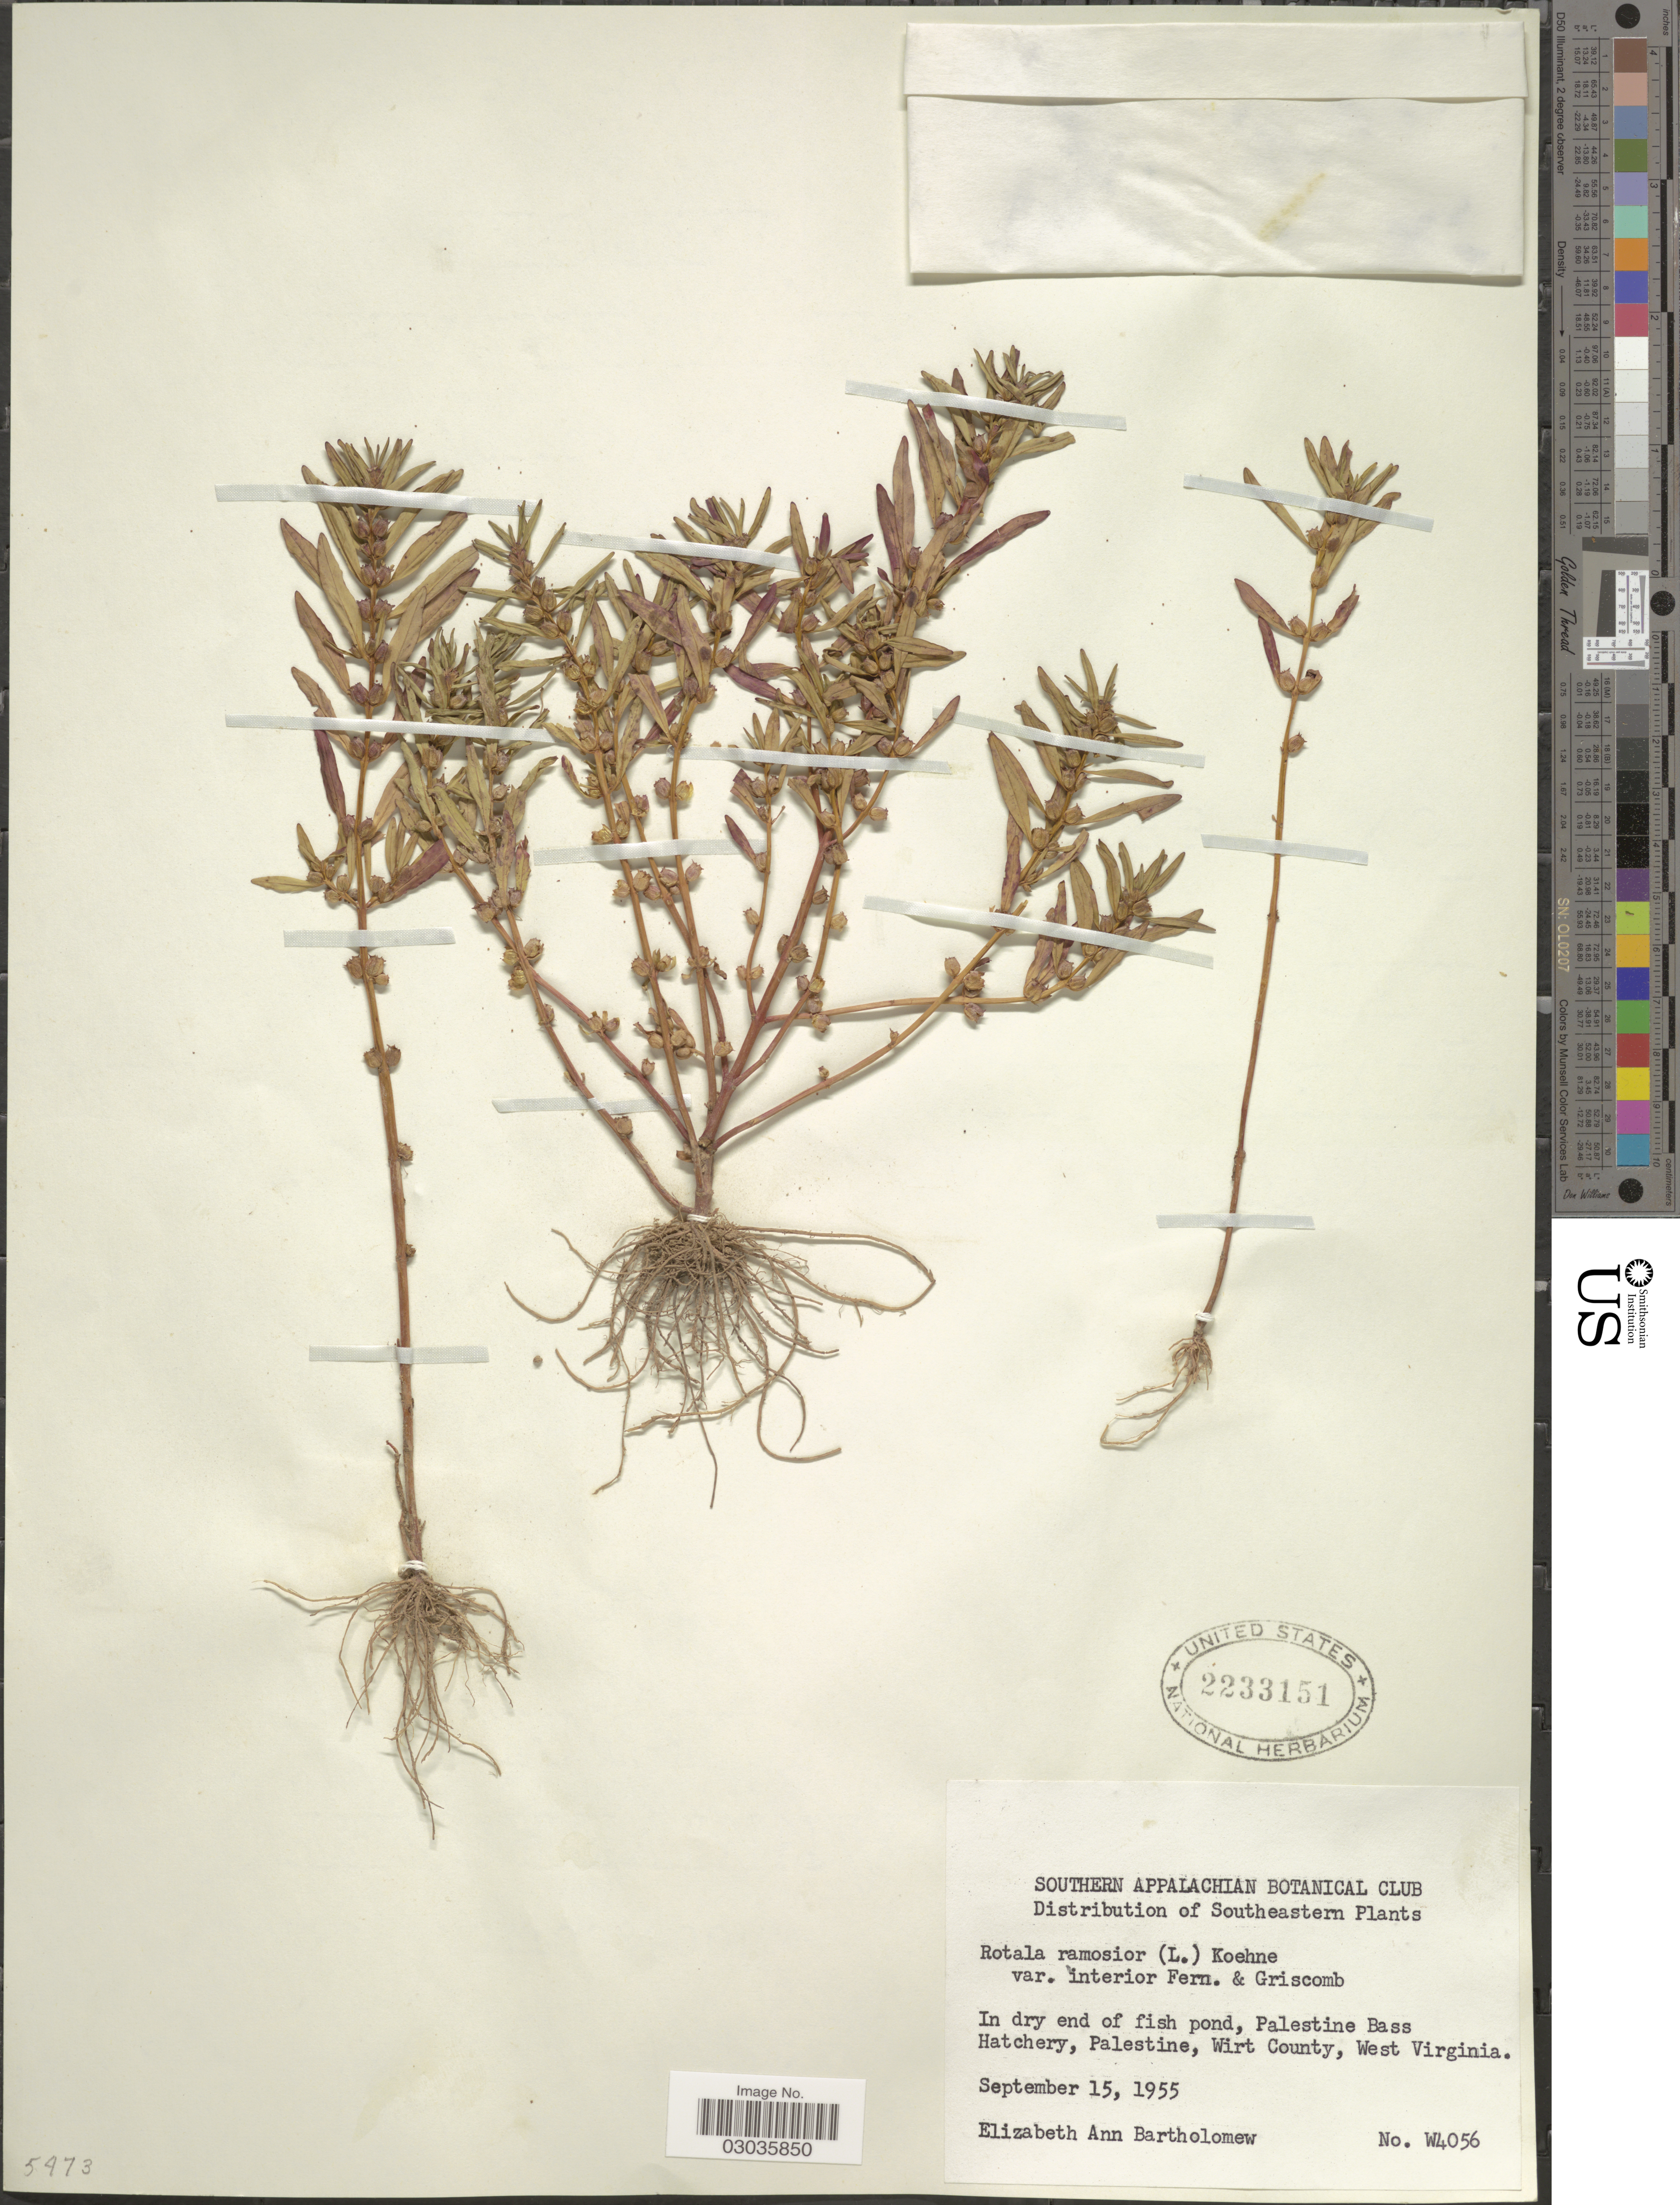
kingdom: Plantae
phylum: Tracheophyta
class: Magnoliopsida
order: Myrtales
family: Lythraceae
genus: Rotala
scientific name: Rotala ramosior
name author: (L.) Koehne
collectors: E. Bartholomew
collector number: W4056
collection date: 1955-09-15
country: United States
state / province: West Virginia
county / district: Wirt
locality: In dry end of fish pond, Palestine Bass Hatchery, Palestine, Wirt County.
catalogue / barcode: US 2233151